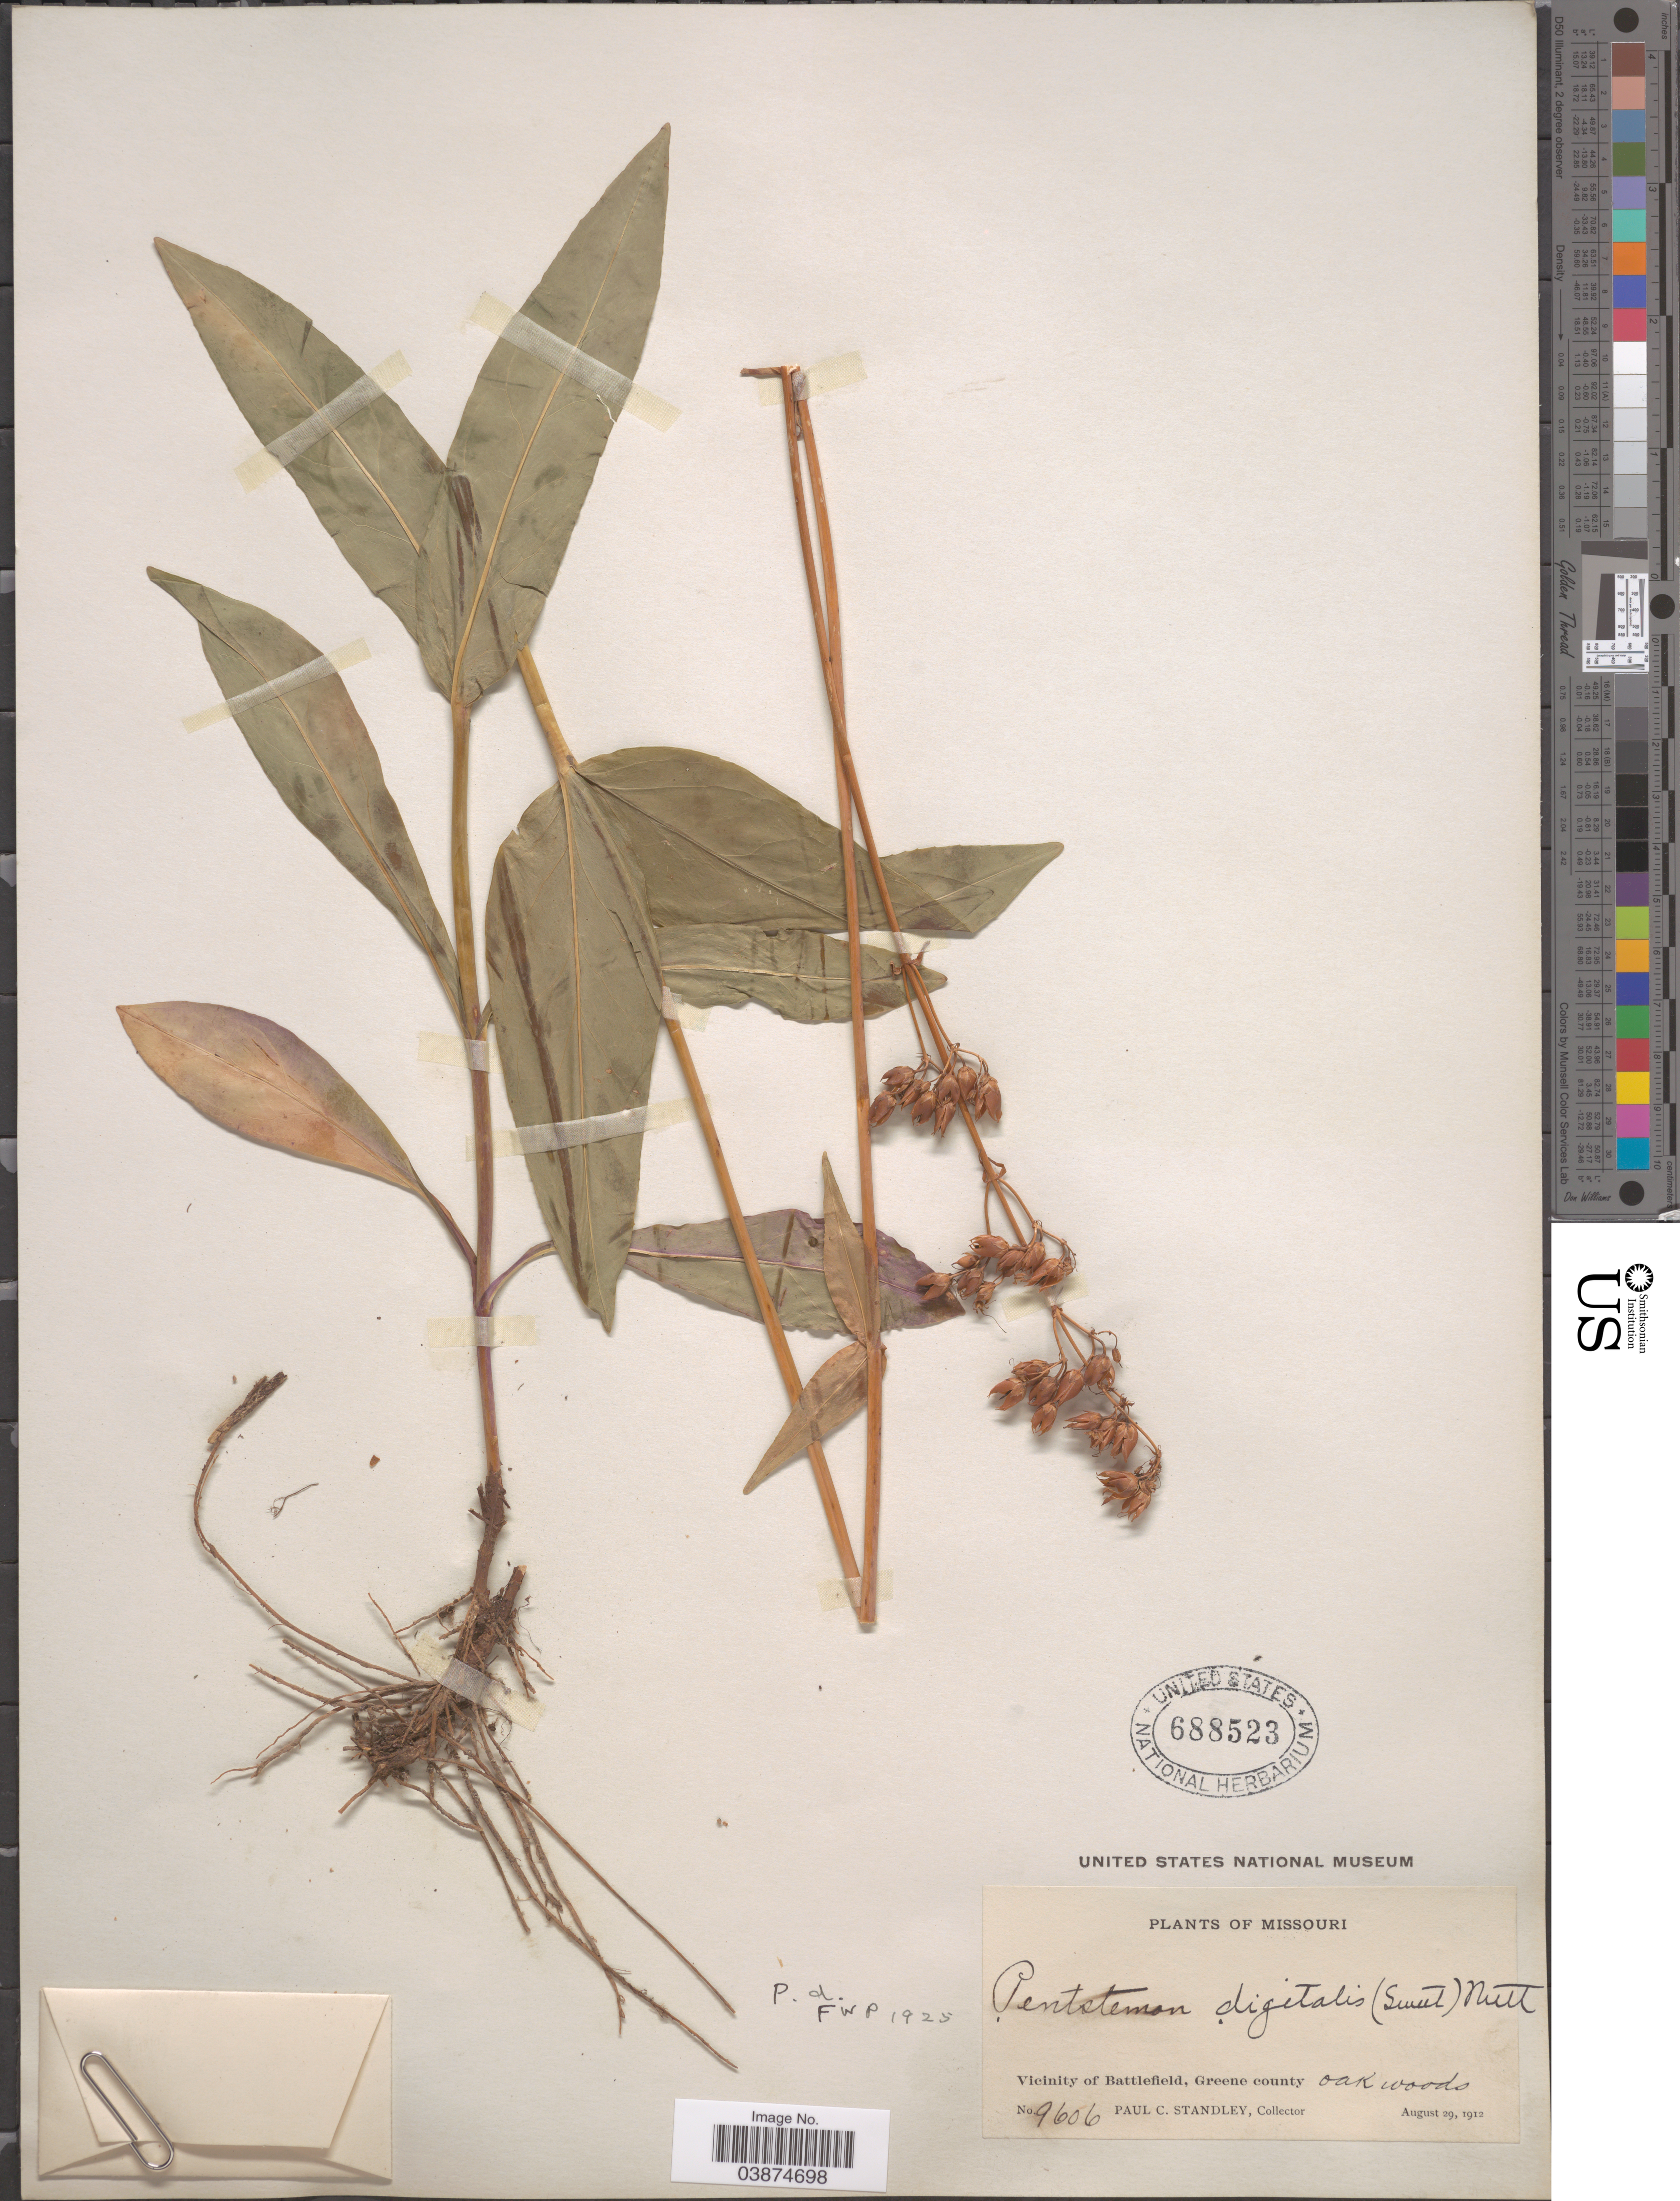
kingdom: Plantae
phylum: Tracheophyta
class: Magnoliopsida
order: Lamiales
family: Plantaginaceae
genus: Penstemon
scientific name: Penstemon digitalis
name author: Nutt. ex Sims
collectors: P. C. Standley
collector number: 9606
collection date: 1912-08-29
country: United States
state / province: Missouri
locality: Vicinity of Battlefield, Greene county.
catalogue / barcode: US 688523